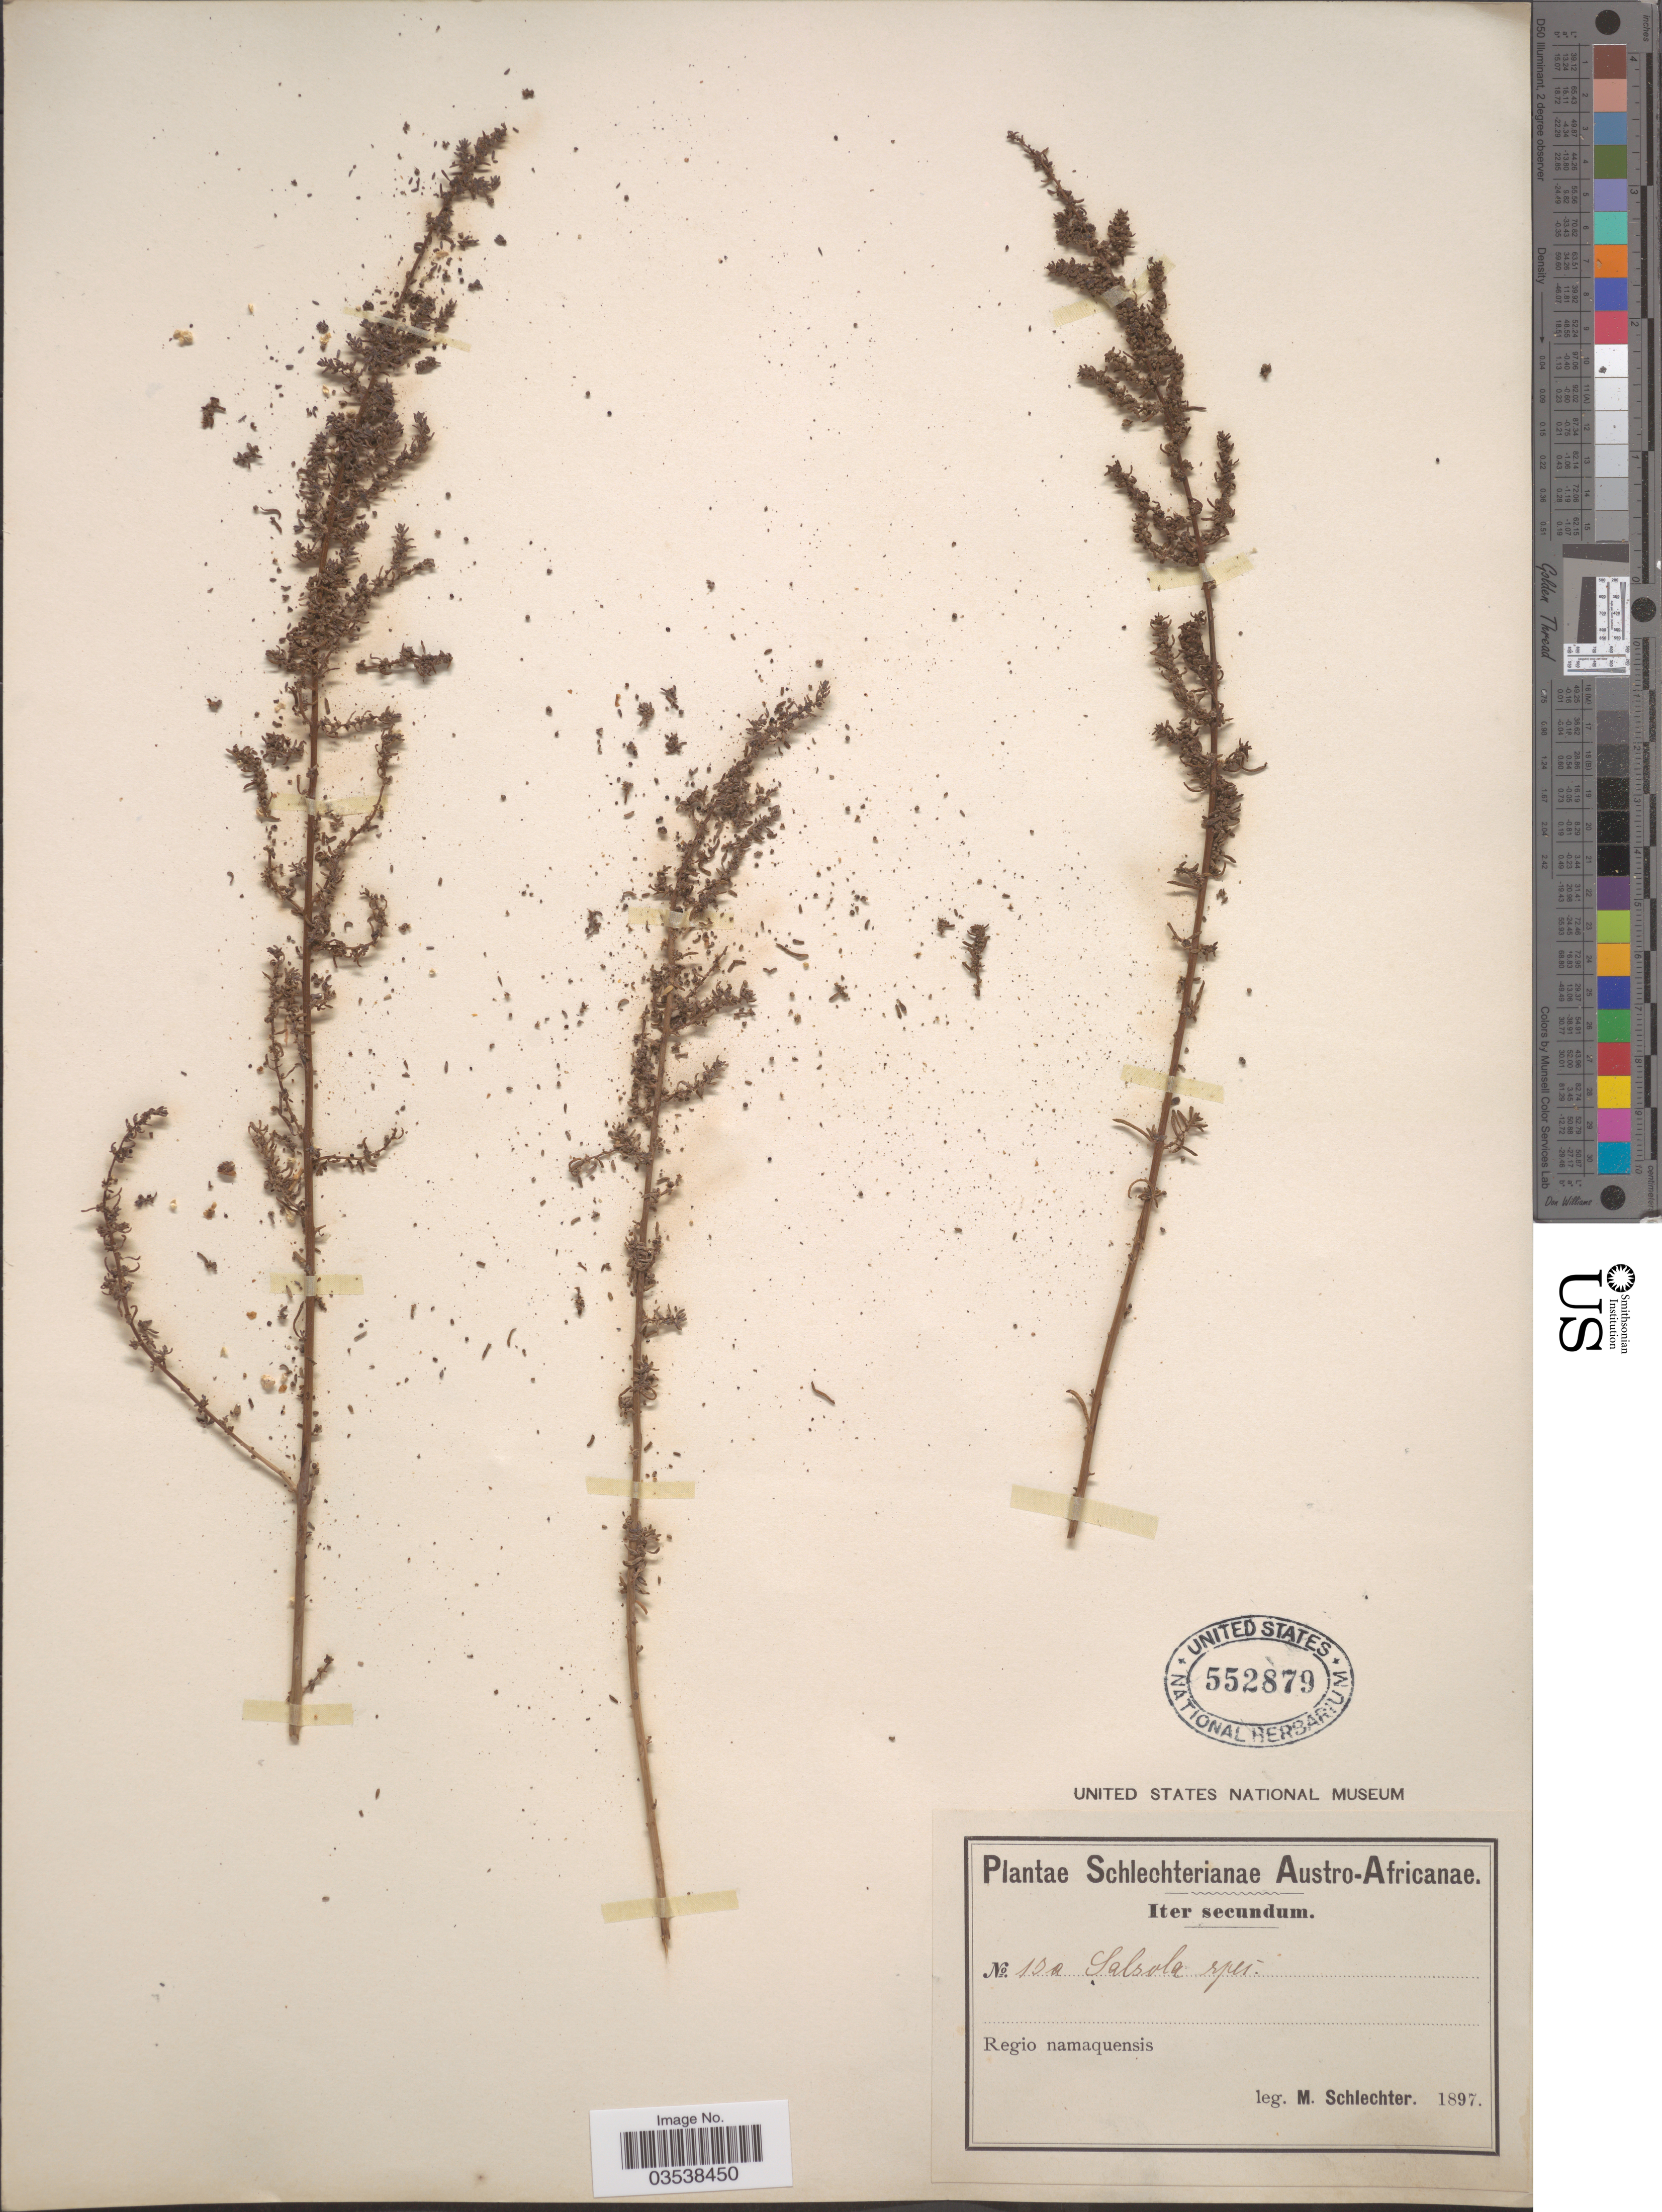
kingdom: Plantae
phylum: Tracheophyta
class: Magnoliopsida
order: Caryophyllales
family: Amaranthaceae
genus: Salsola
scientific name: Salsola sp.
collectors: M. Schlechter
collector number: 13a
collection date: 1897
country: South Africa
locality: Austro-Africanae. Regio namaquensis.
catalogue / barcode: US 552879